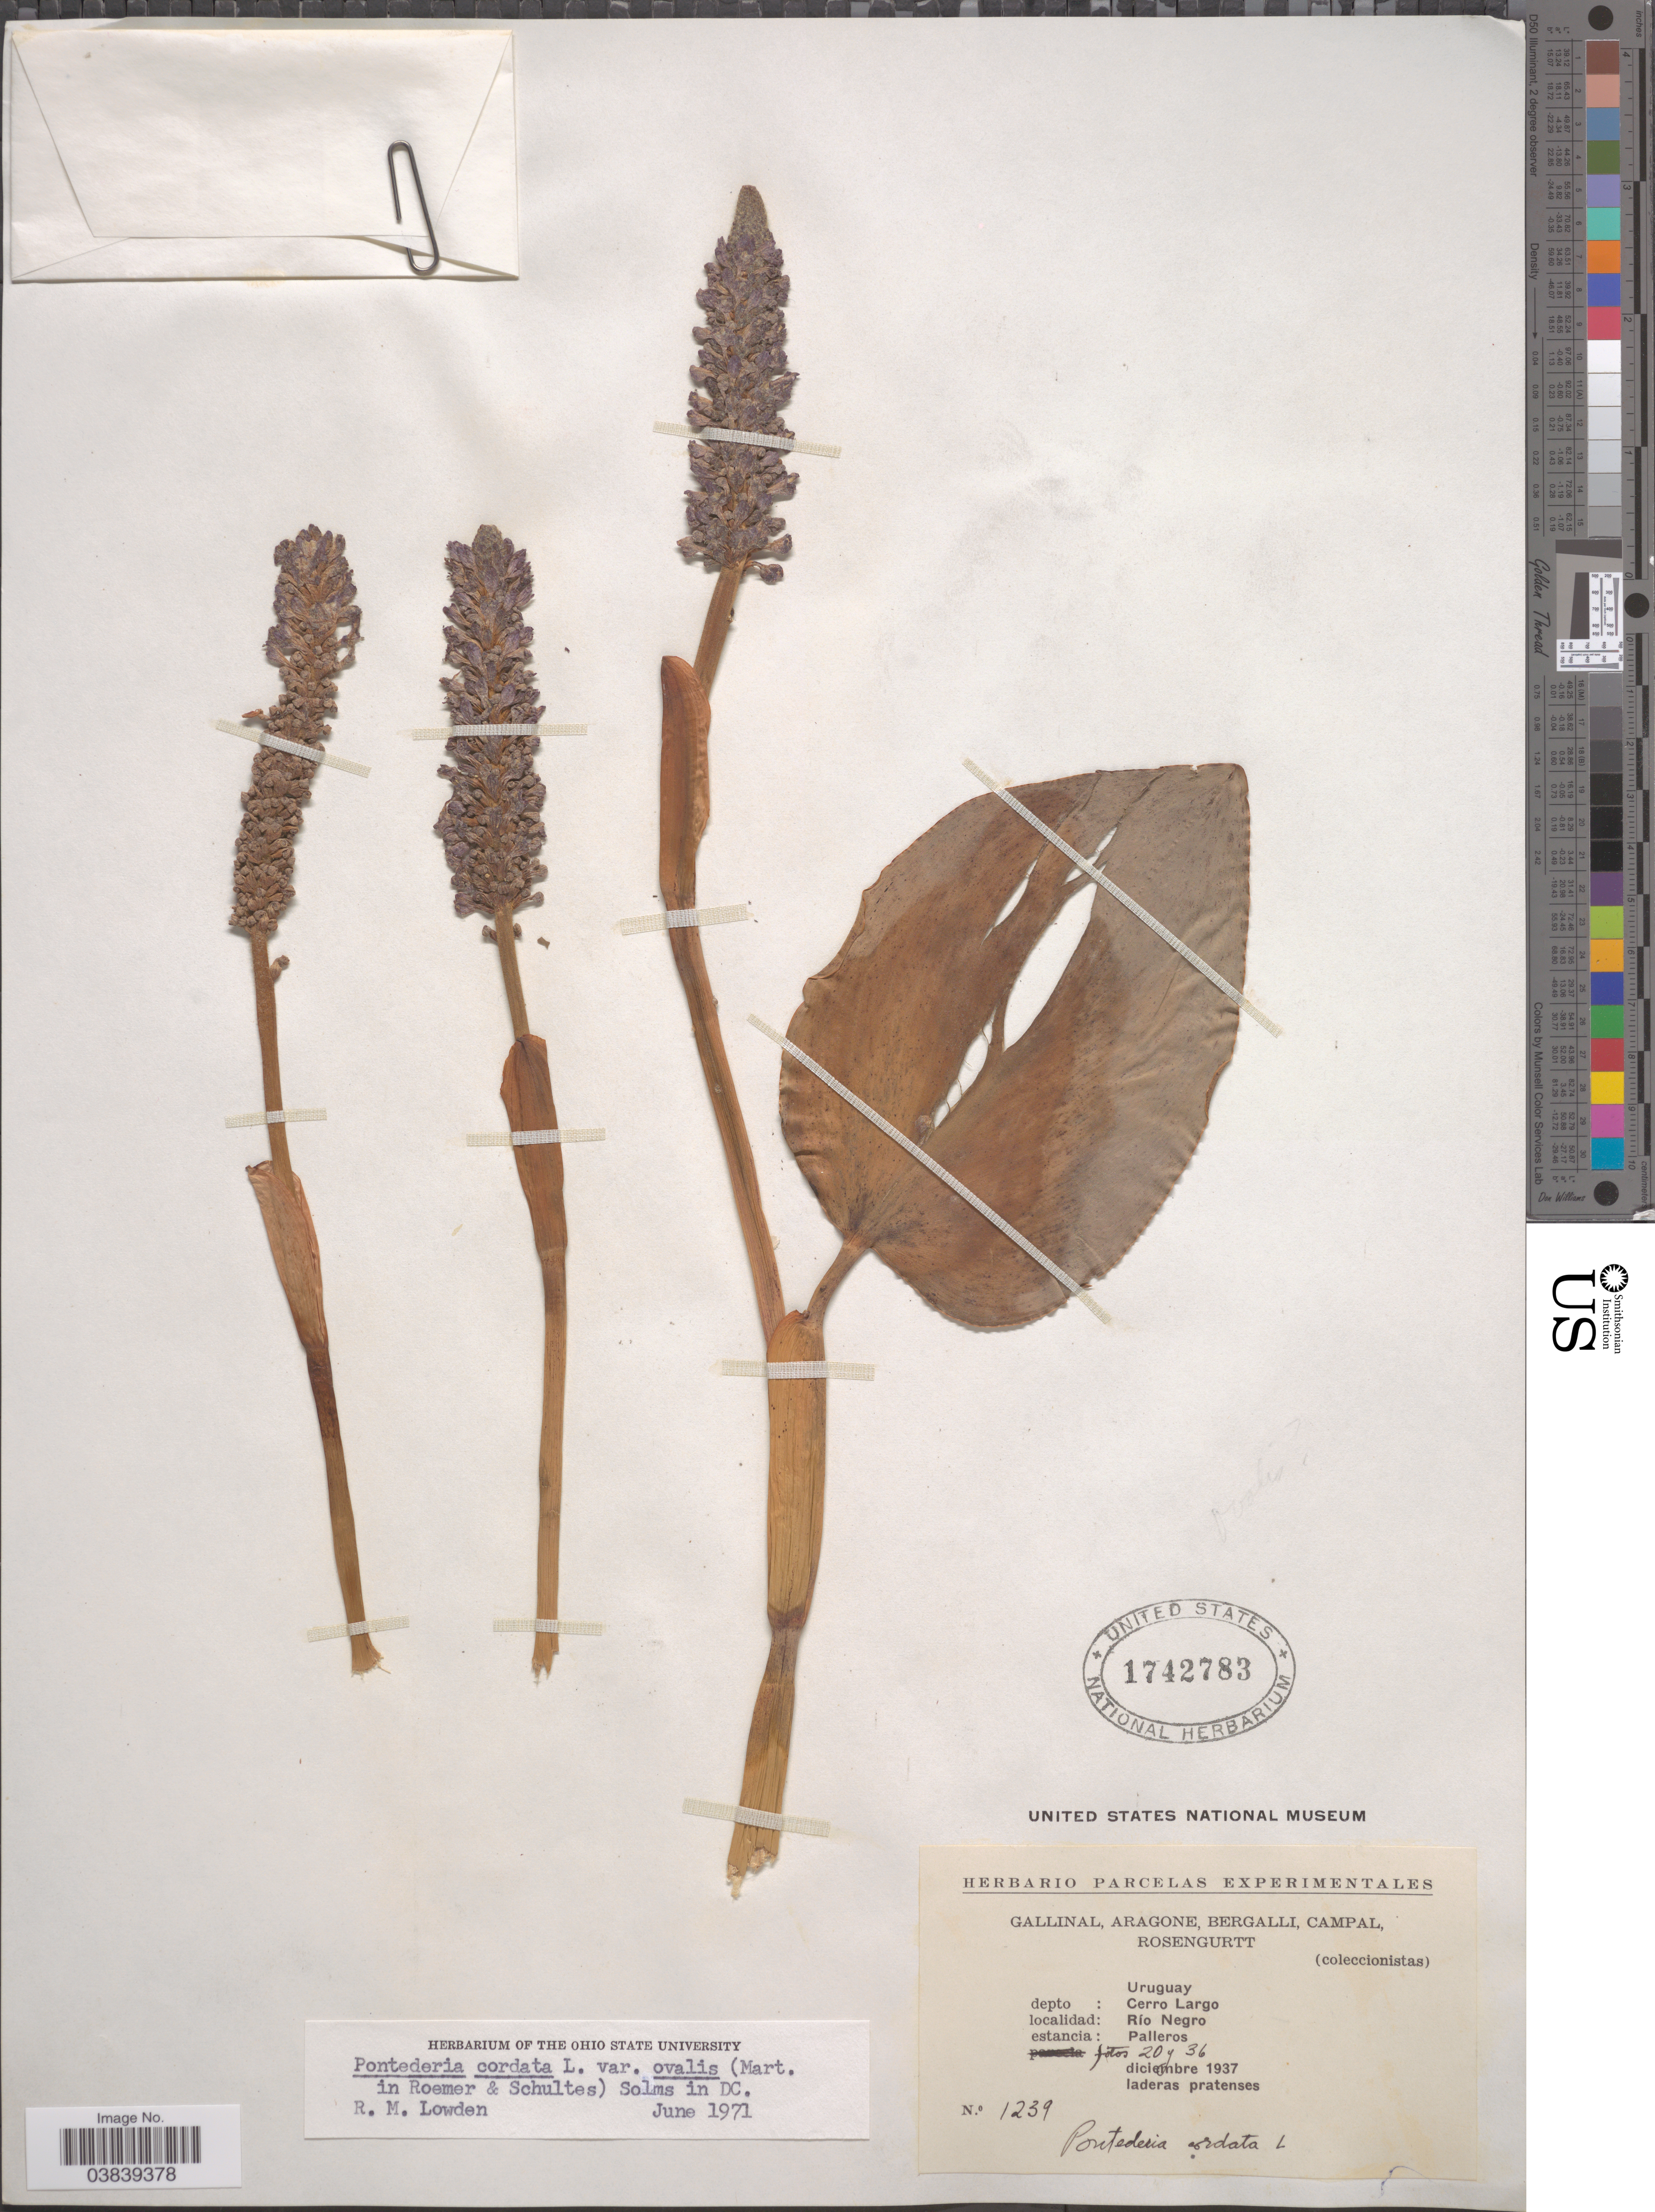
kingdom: Plantae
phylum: Tracheophyta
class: Liliopsida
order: Commelinales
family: Pontederiaceae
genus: Pontederia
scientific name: Pontederia cordata var. ovalis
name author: (Mart. ex Schult. & Schult. f.) Solms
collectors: -. Gallinal, -- Aragone, -- Bergalli, -- Campal & Rosengurtt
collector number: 1239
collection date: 1937-12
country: Uruguay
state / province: Cerro Largo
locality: Depto: Cerro Largo. Río Negro. Palleros.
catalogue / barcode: US 1742783